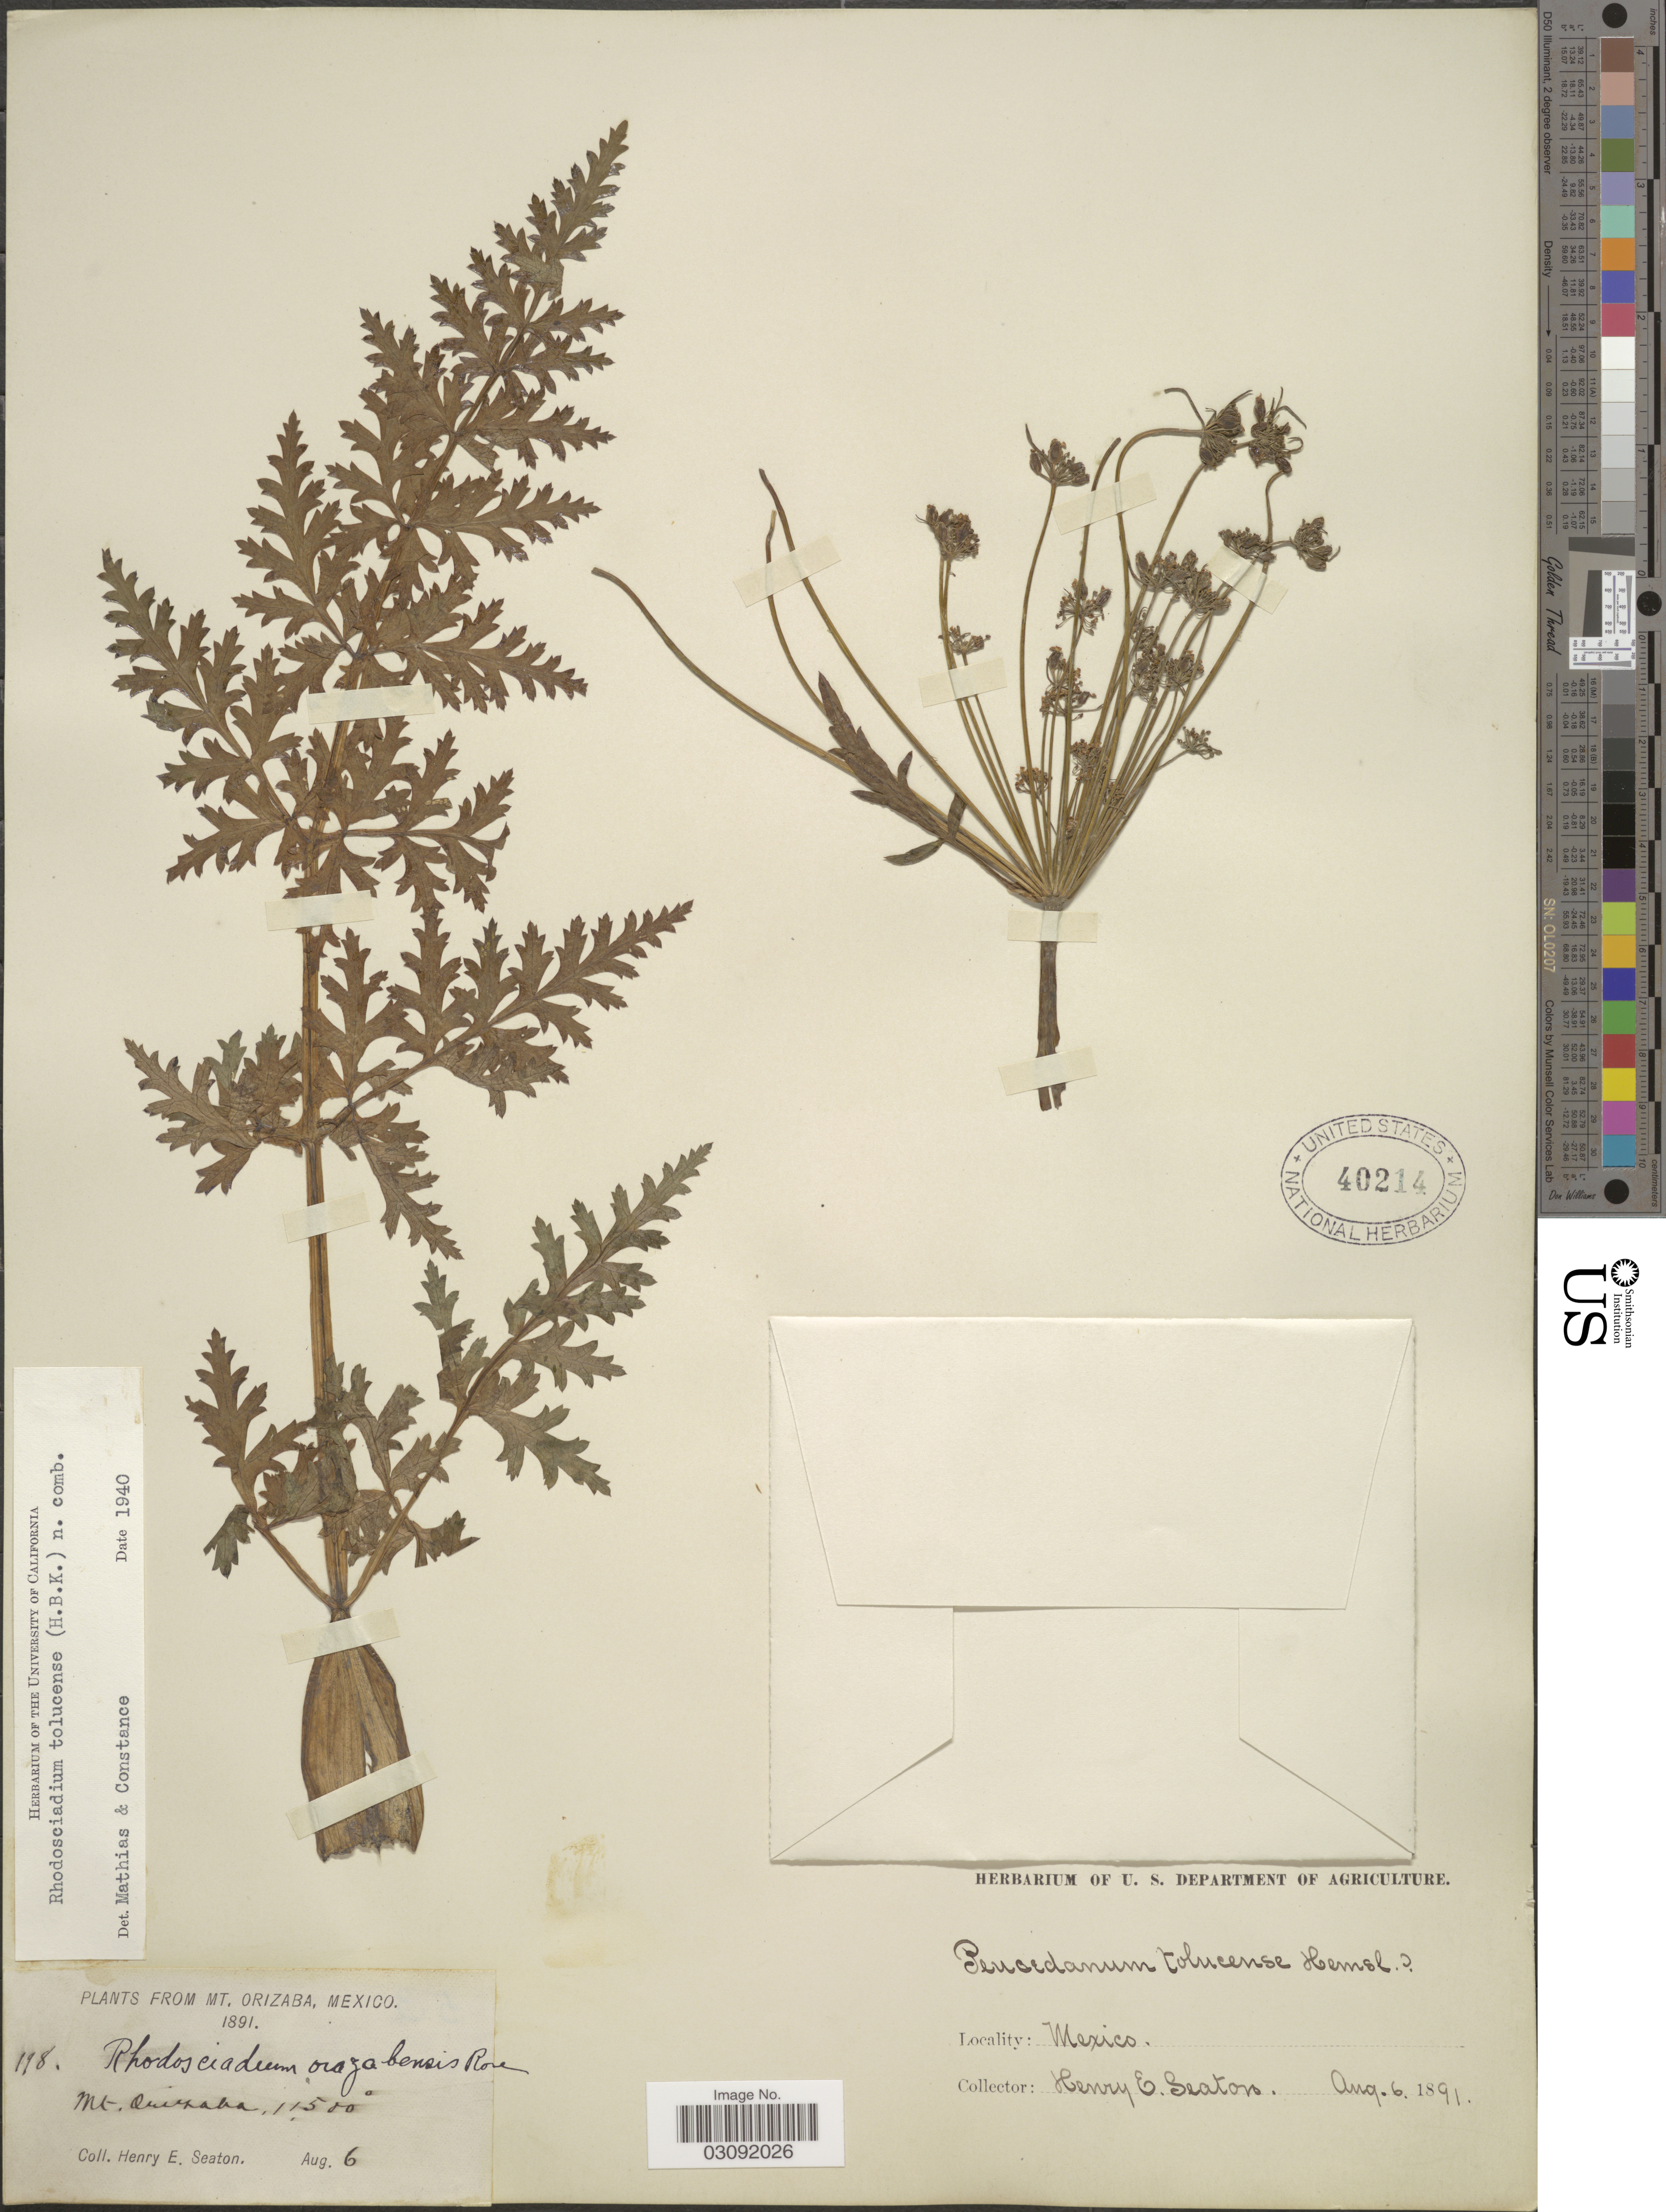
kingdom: Plantae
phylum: Tracheophyta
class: Magnoliopsida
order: Apiales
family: Apiaceae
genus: Rhodosciadium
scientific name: Rhodosciadium tolucense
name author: (Kunth) Mathias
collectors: H. E. Seaton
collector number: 118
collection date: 1891-08-06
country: Mexico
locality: Mt. Orizaba.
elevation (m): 457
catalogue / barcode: US 40214